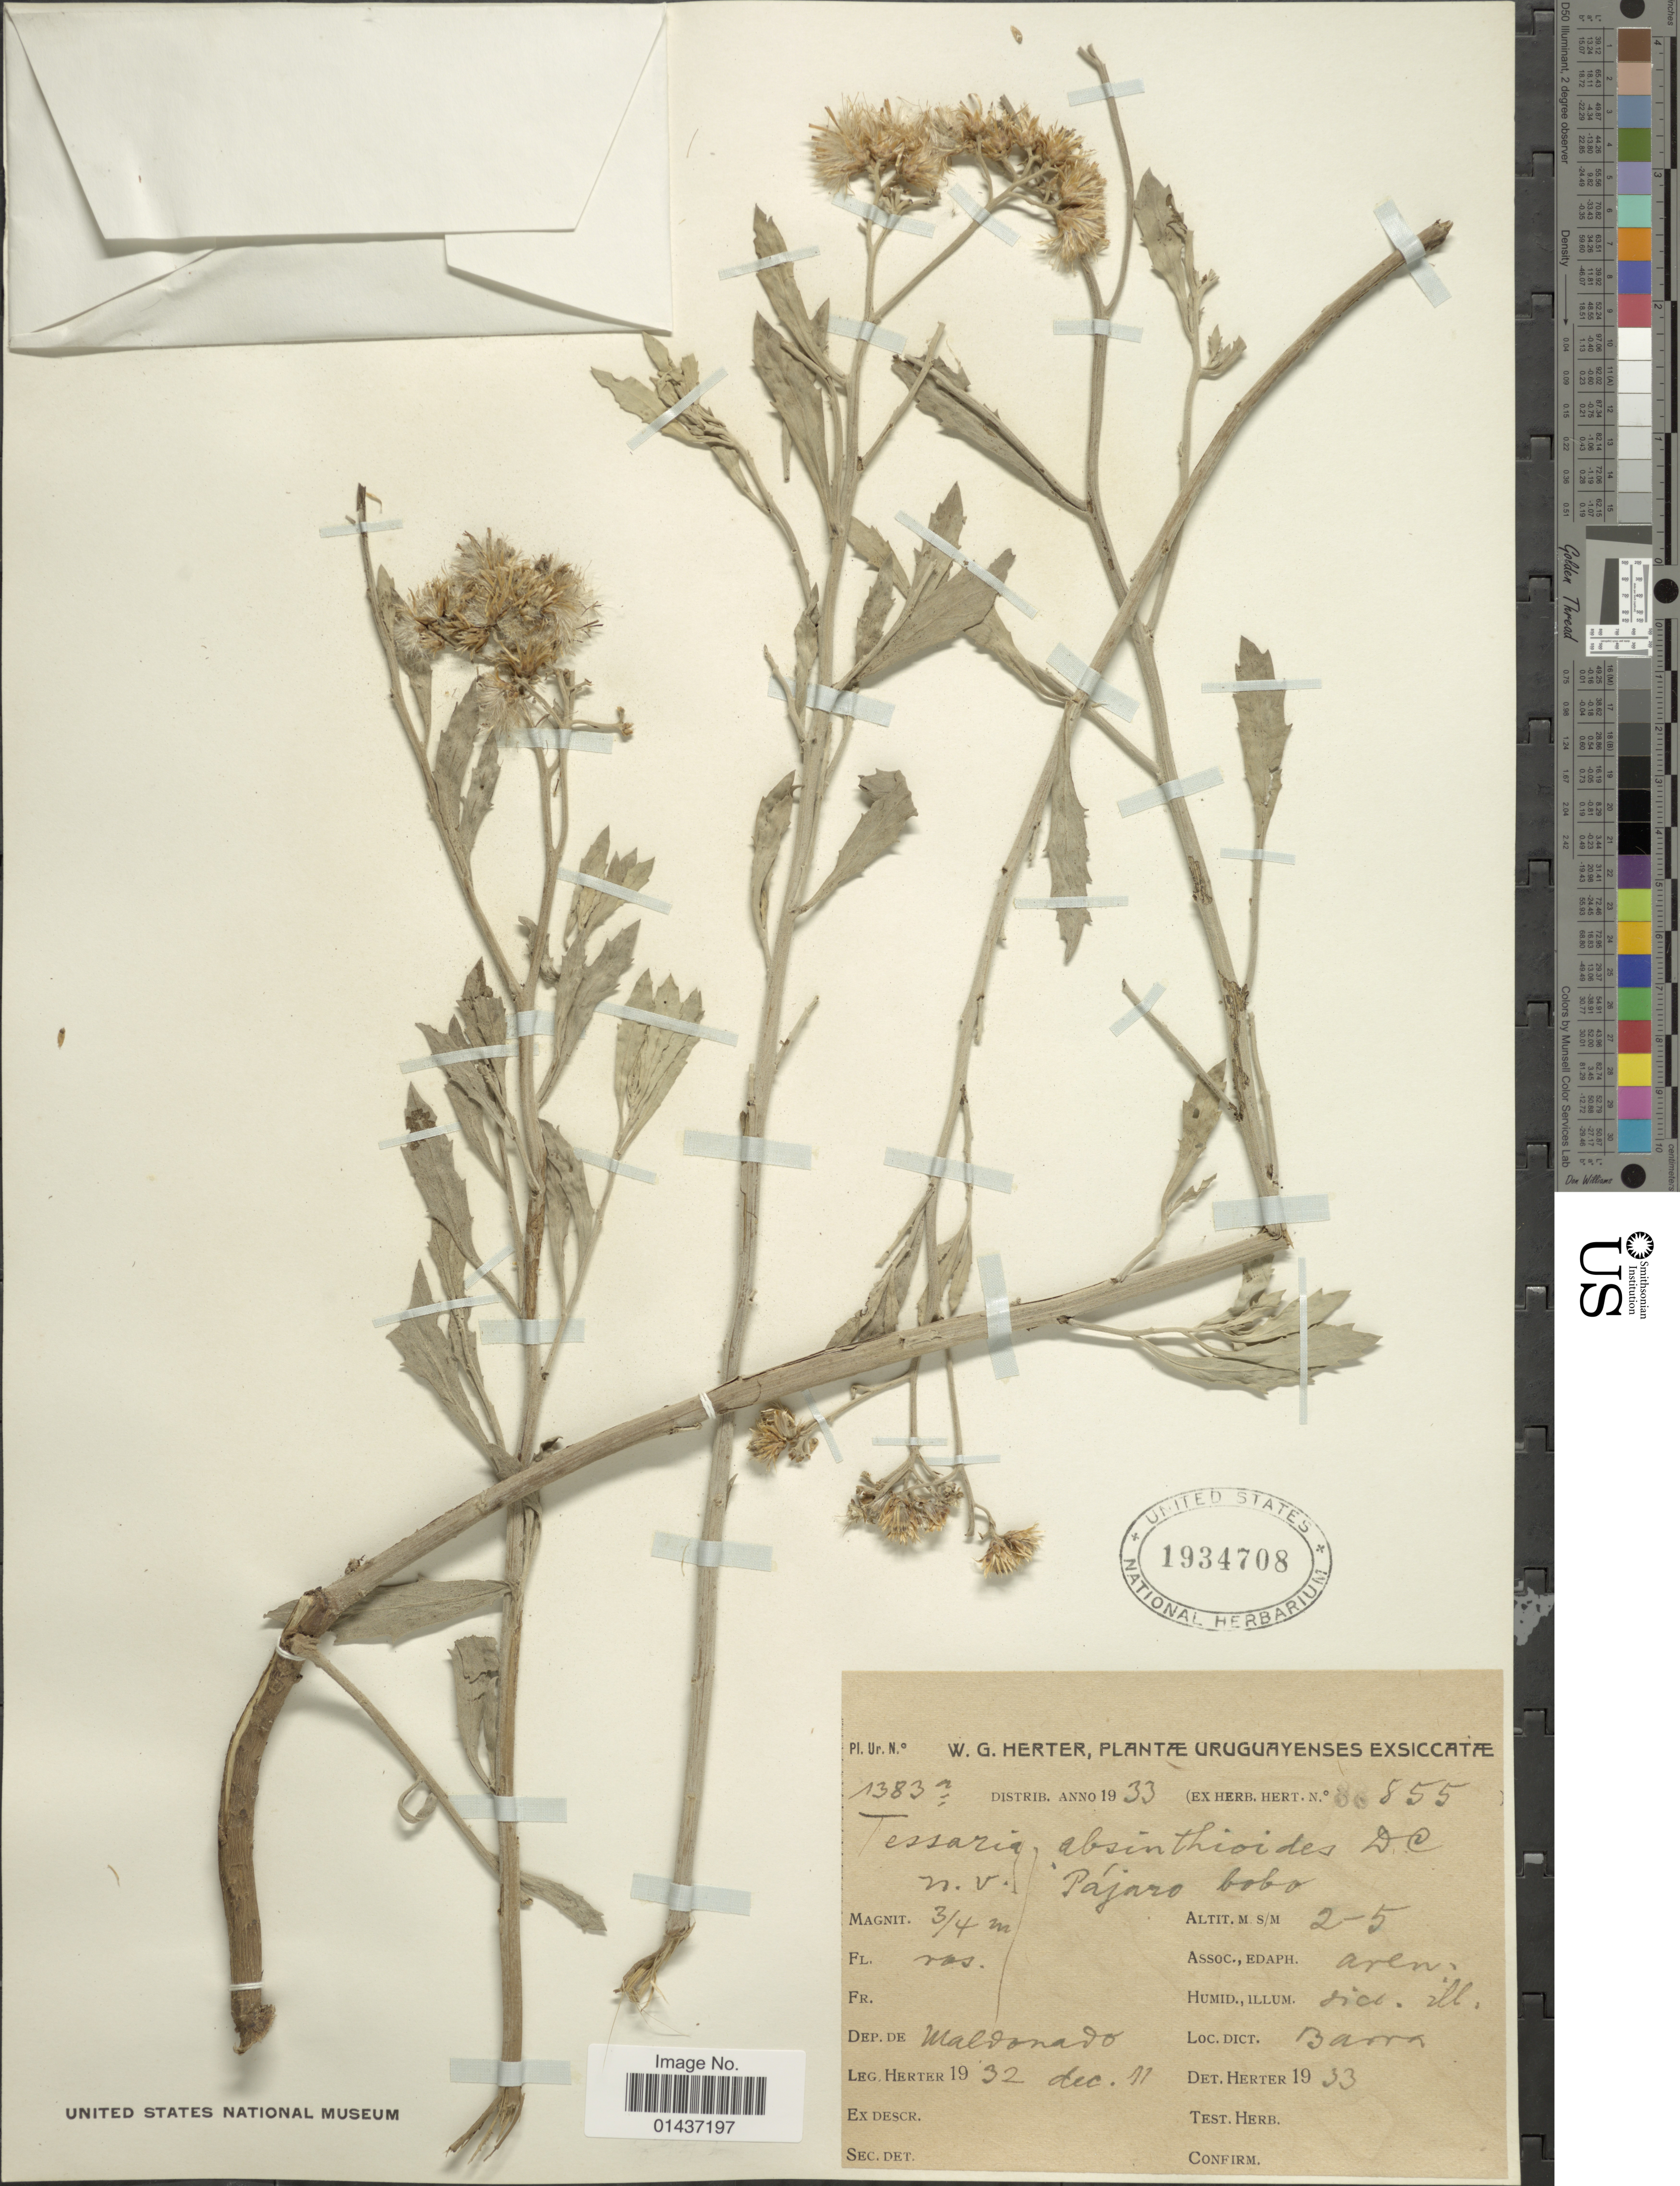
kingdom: Plantae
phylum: Tracheophyta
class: Magnoliopsida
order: Asterales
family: Asteraceae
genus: Tessaria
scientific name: Tessaria absinthioides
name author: (Hook. & Arn.) DC.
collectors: W. G. Herter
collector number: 1383a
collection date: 1932-12-11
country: Uruguay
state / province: Maldonado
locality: Dep. de Maldonado, Barra.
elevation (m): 2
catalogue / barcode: US 1934708